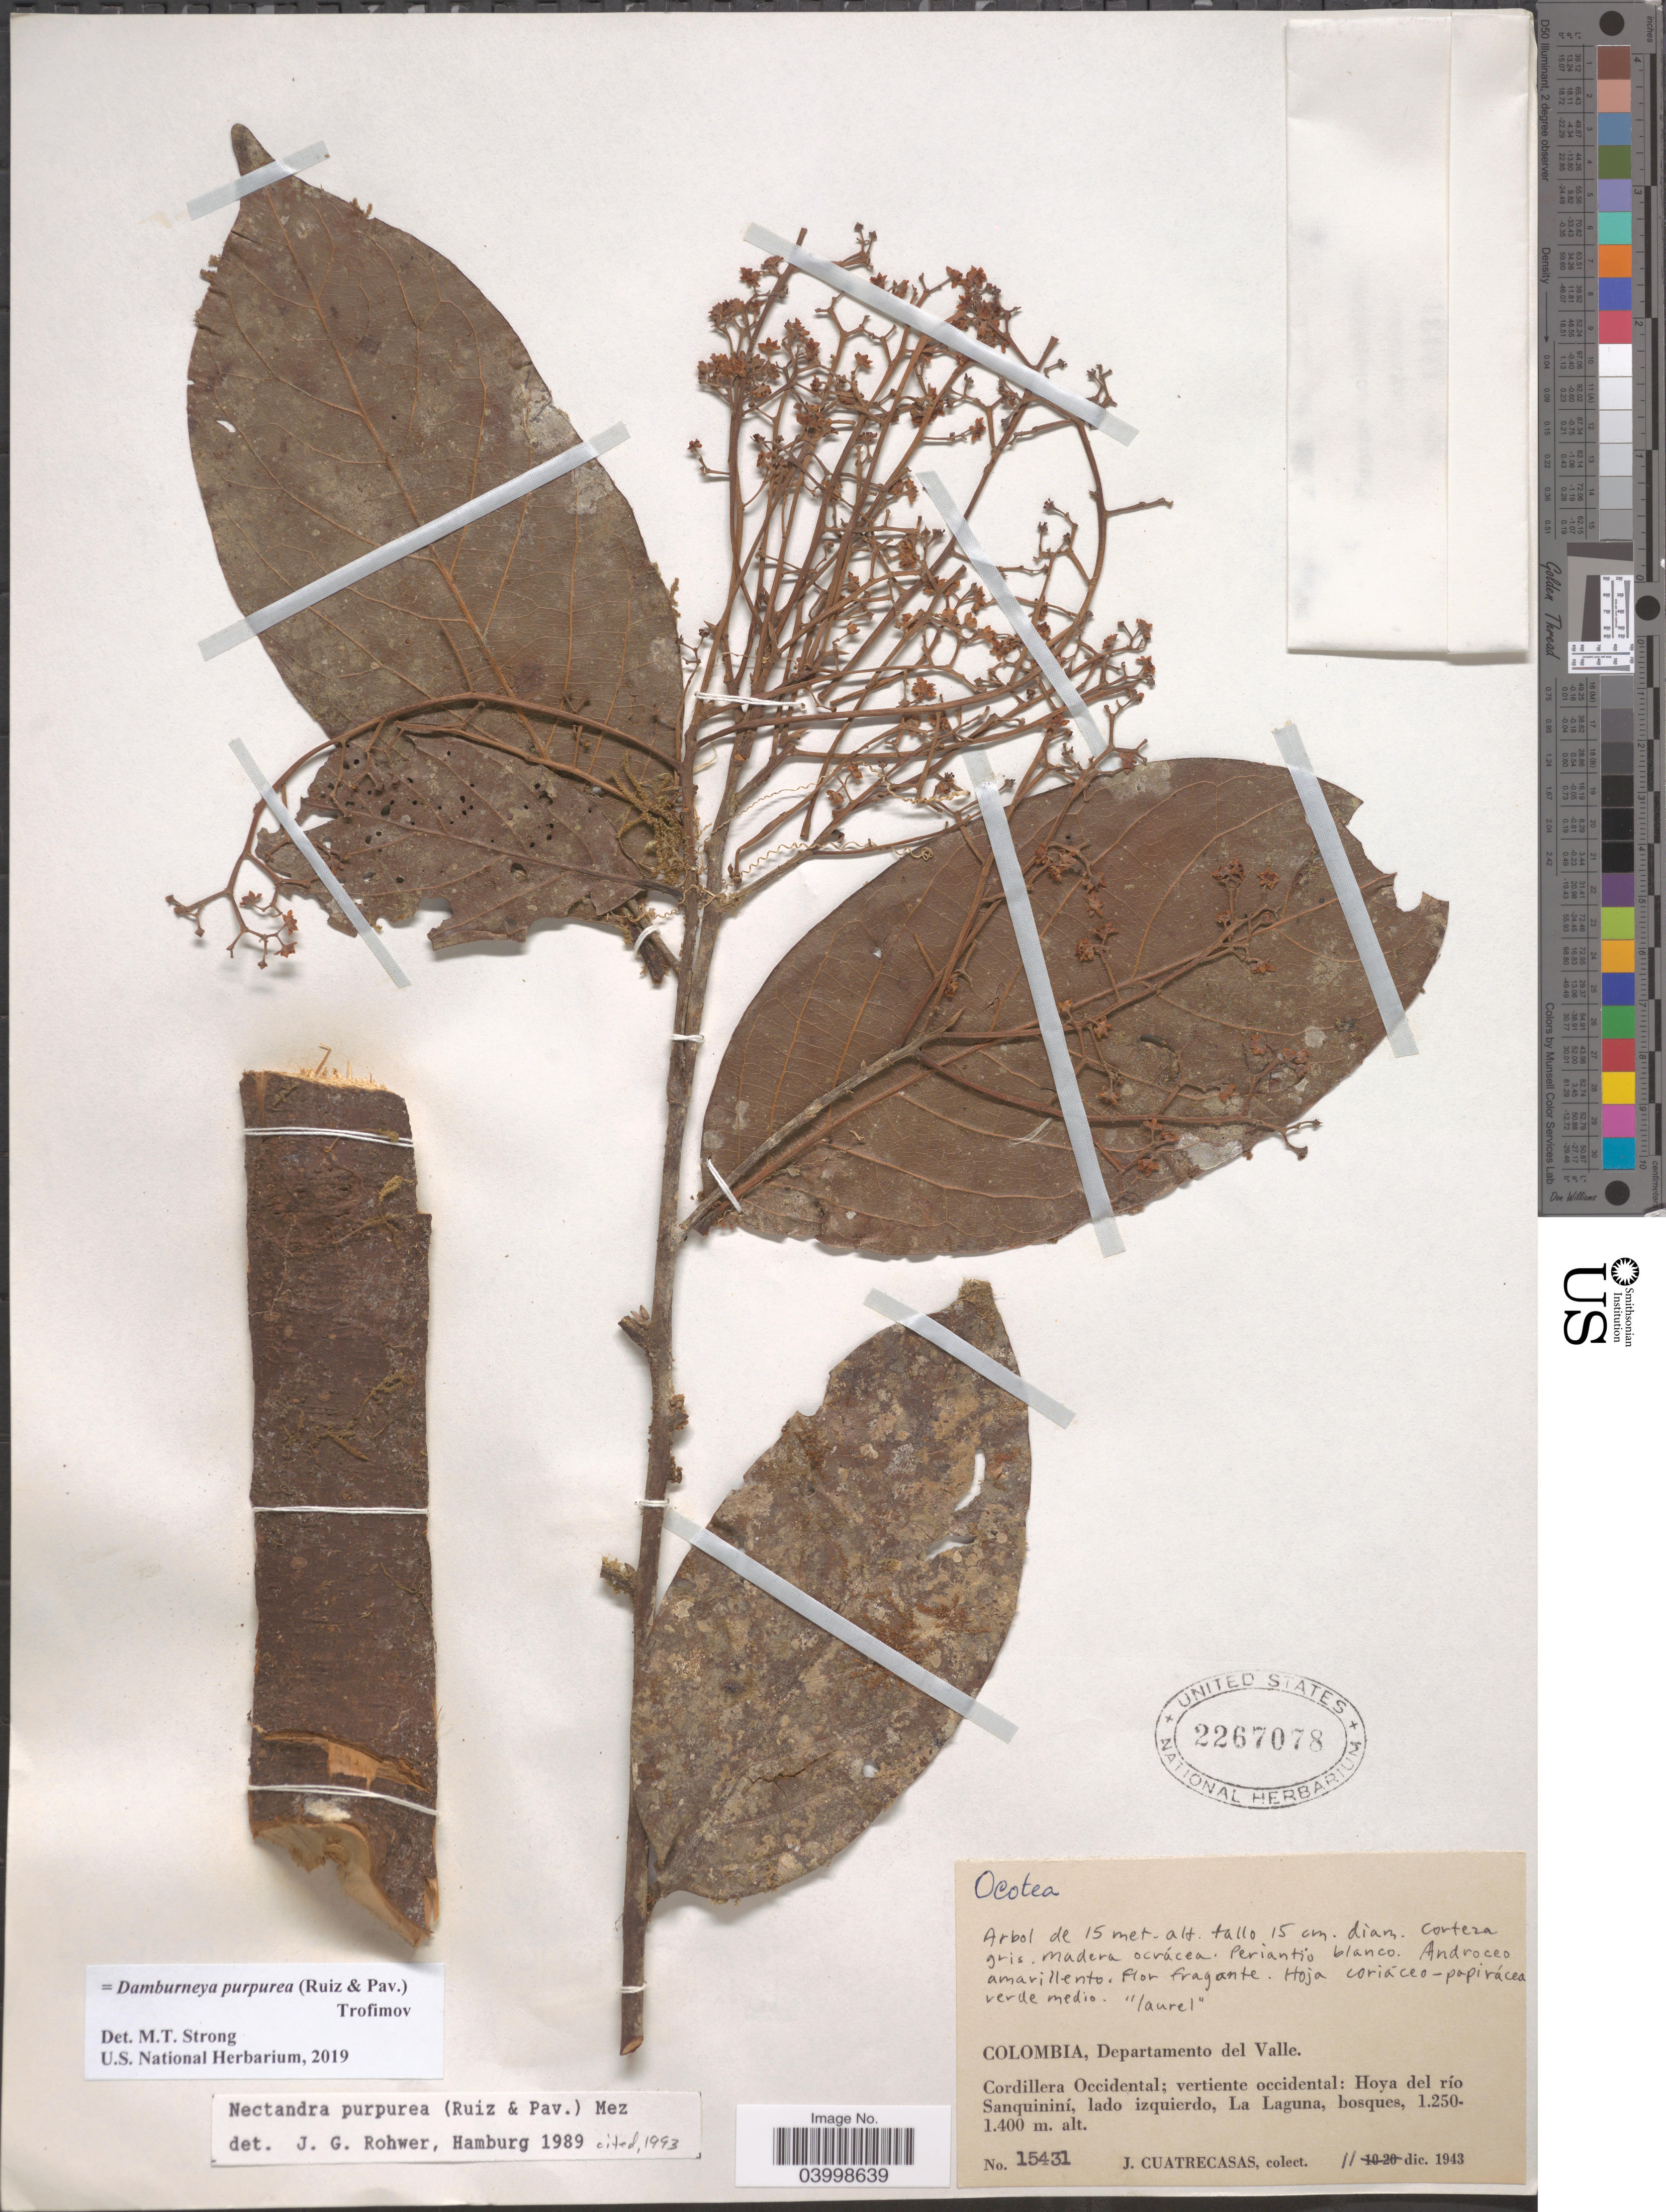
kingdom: Plantae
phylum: Tracheophyta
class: Magnoliopsida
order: Laurales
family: Lauraceae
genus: Damburneya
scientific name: Damburneya purpurea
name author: (Ruiz & Pav.) Trofimov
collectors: J. Cuatrecasas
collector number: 15431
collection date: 1943-12-11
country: Colombia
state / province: Valle del Cauca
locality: Departamento del Valle. Cordillera Occidental; vertiente occidental: Hoya del río Sanquininí, lado izquierdo, La Laguna.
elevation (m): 1250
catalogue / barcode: US 2267078